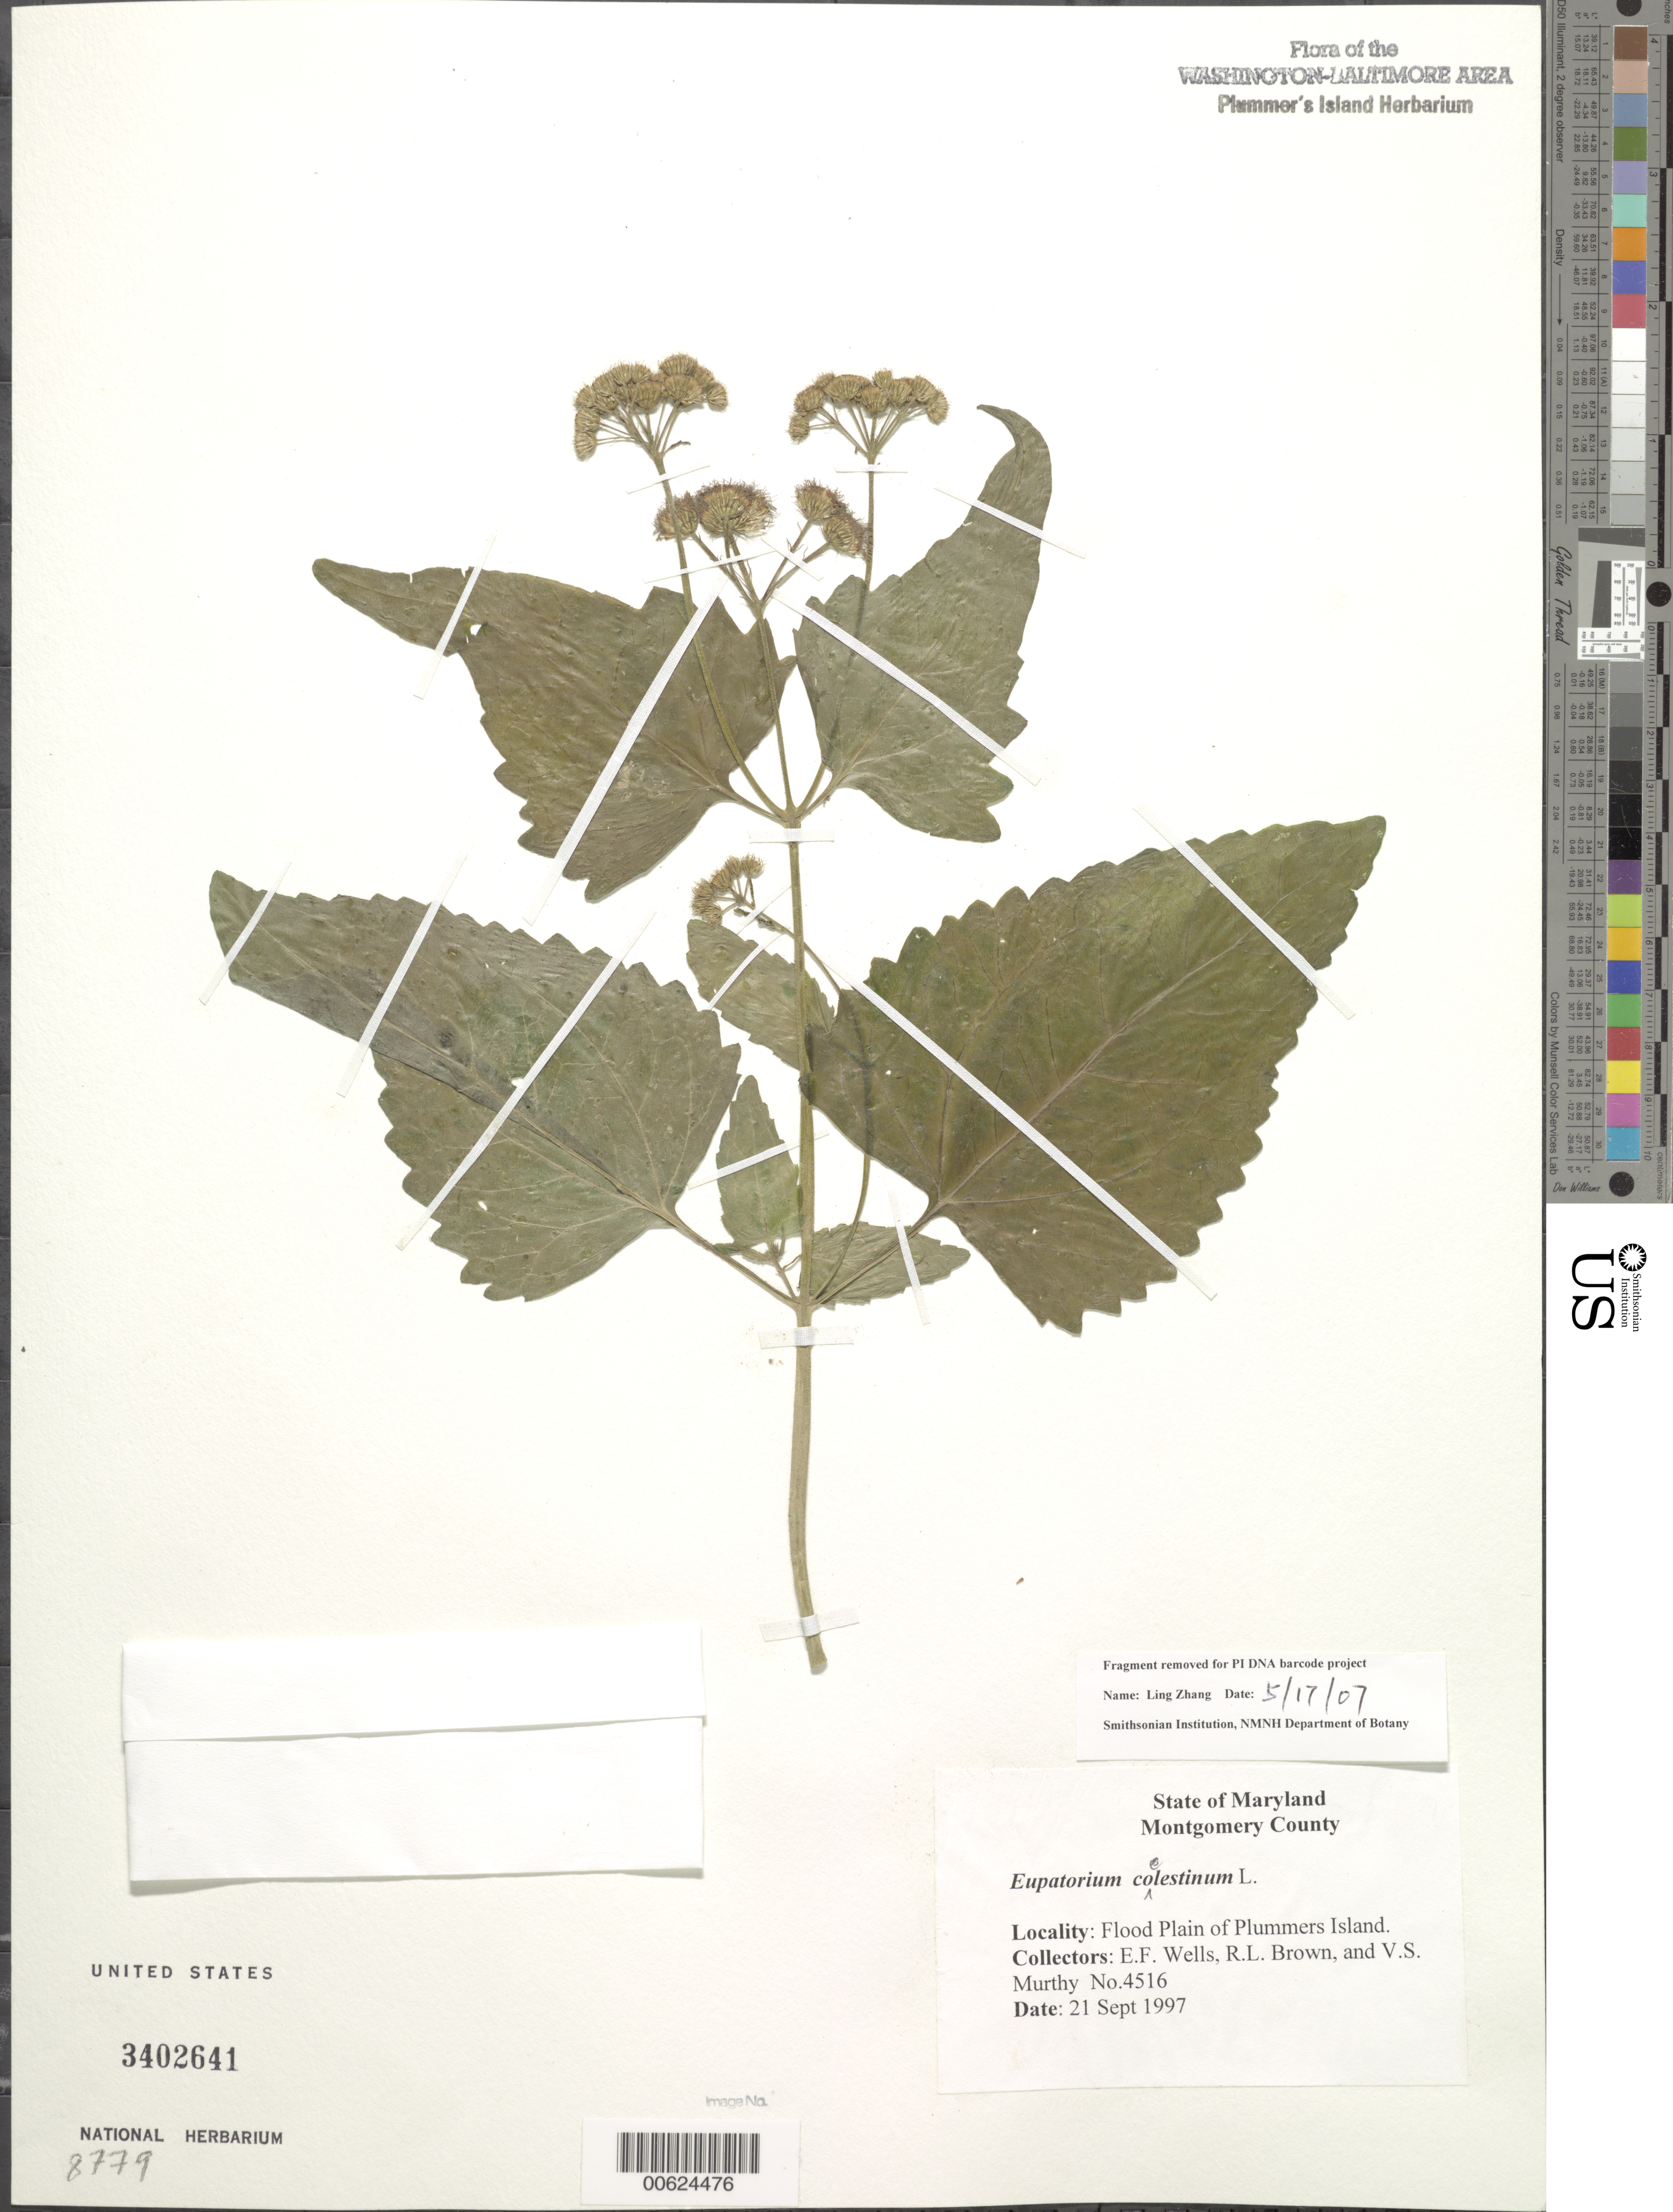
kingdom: Plantae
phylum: Tracheophyta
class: Magnoliopsida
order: Asterales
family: Asteraceae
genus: Conoclinium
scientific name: Conoclinium coelestinum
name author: (L.) DC.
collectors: E. F. Wells, R. L. Brown & V. S. Murthy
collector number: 4516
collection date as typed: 21 Sep 1997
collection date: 1997-09-21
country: United States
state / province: Maryland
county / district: Montgomery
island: Plummers Island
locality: Flood plain of Plummers Island Plummers Island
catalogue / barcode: US 3402641